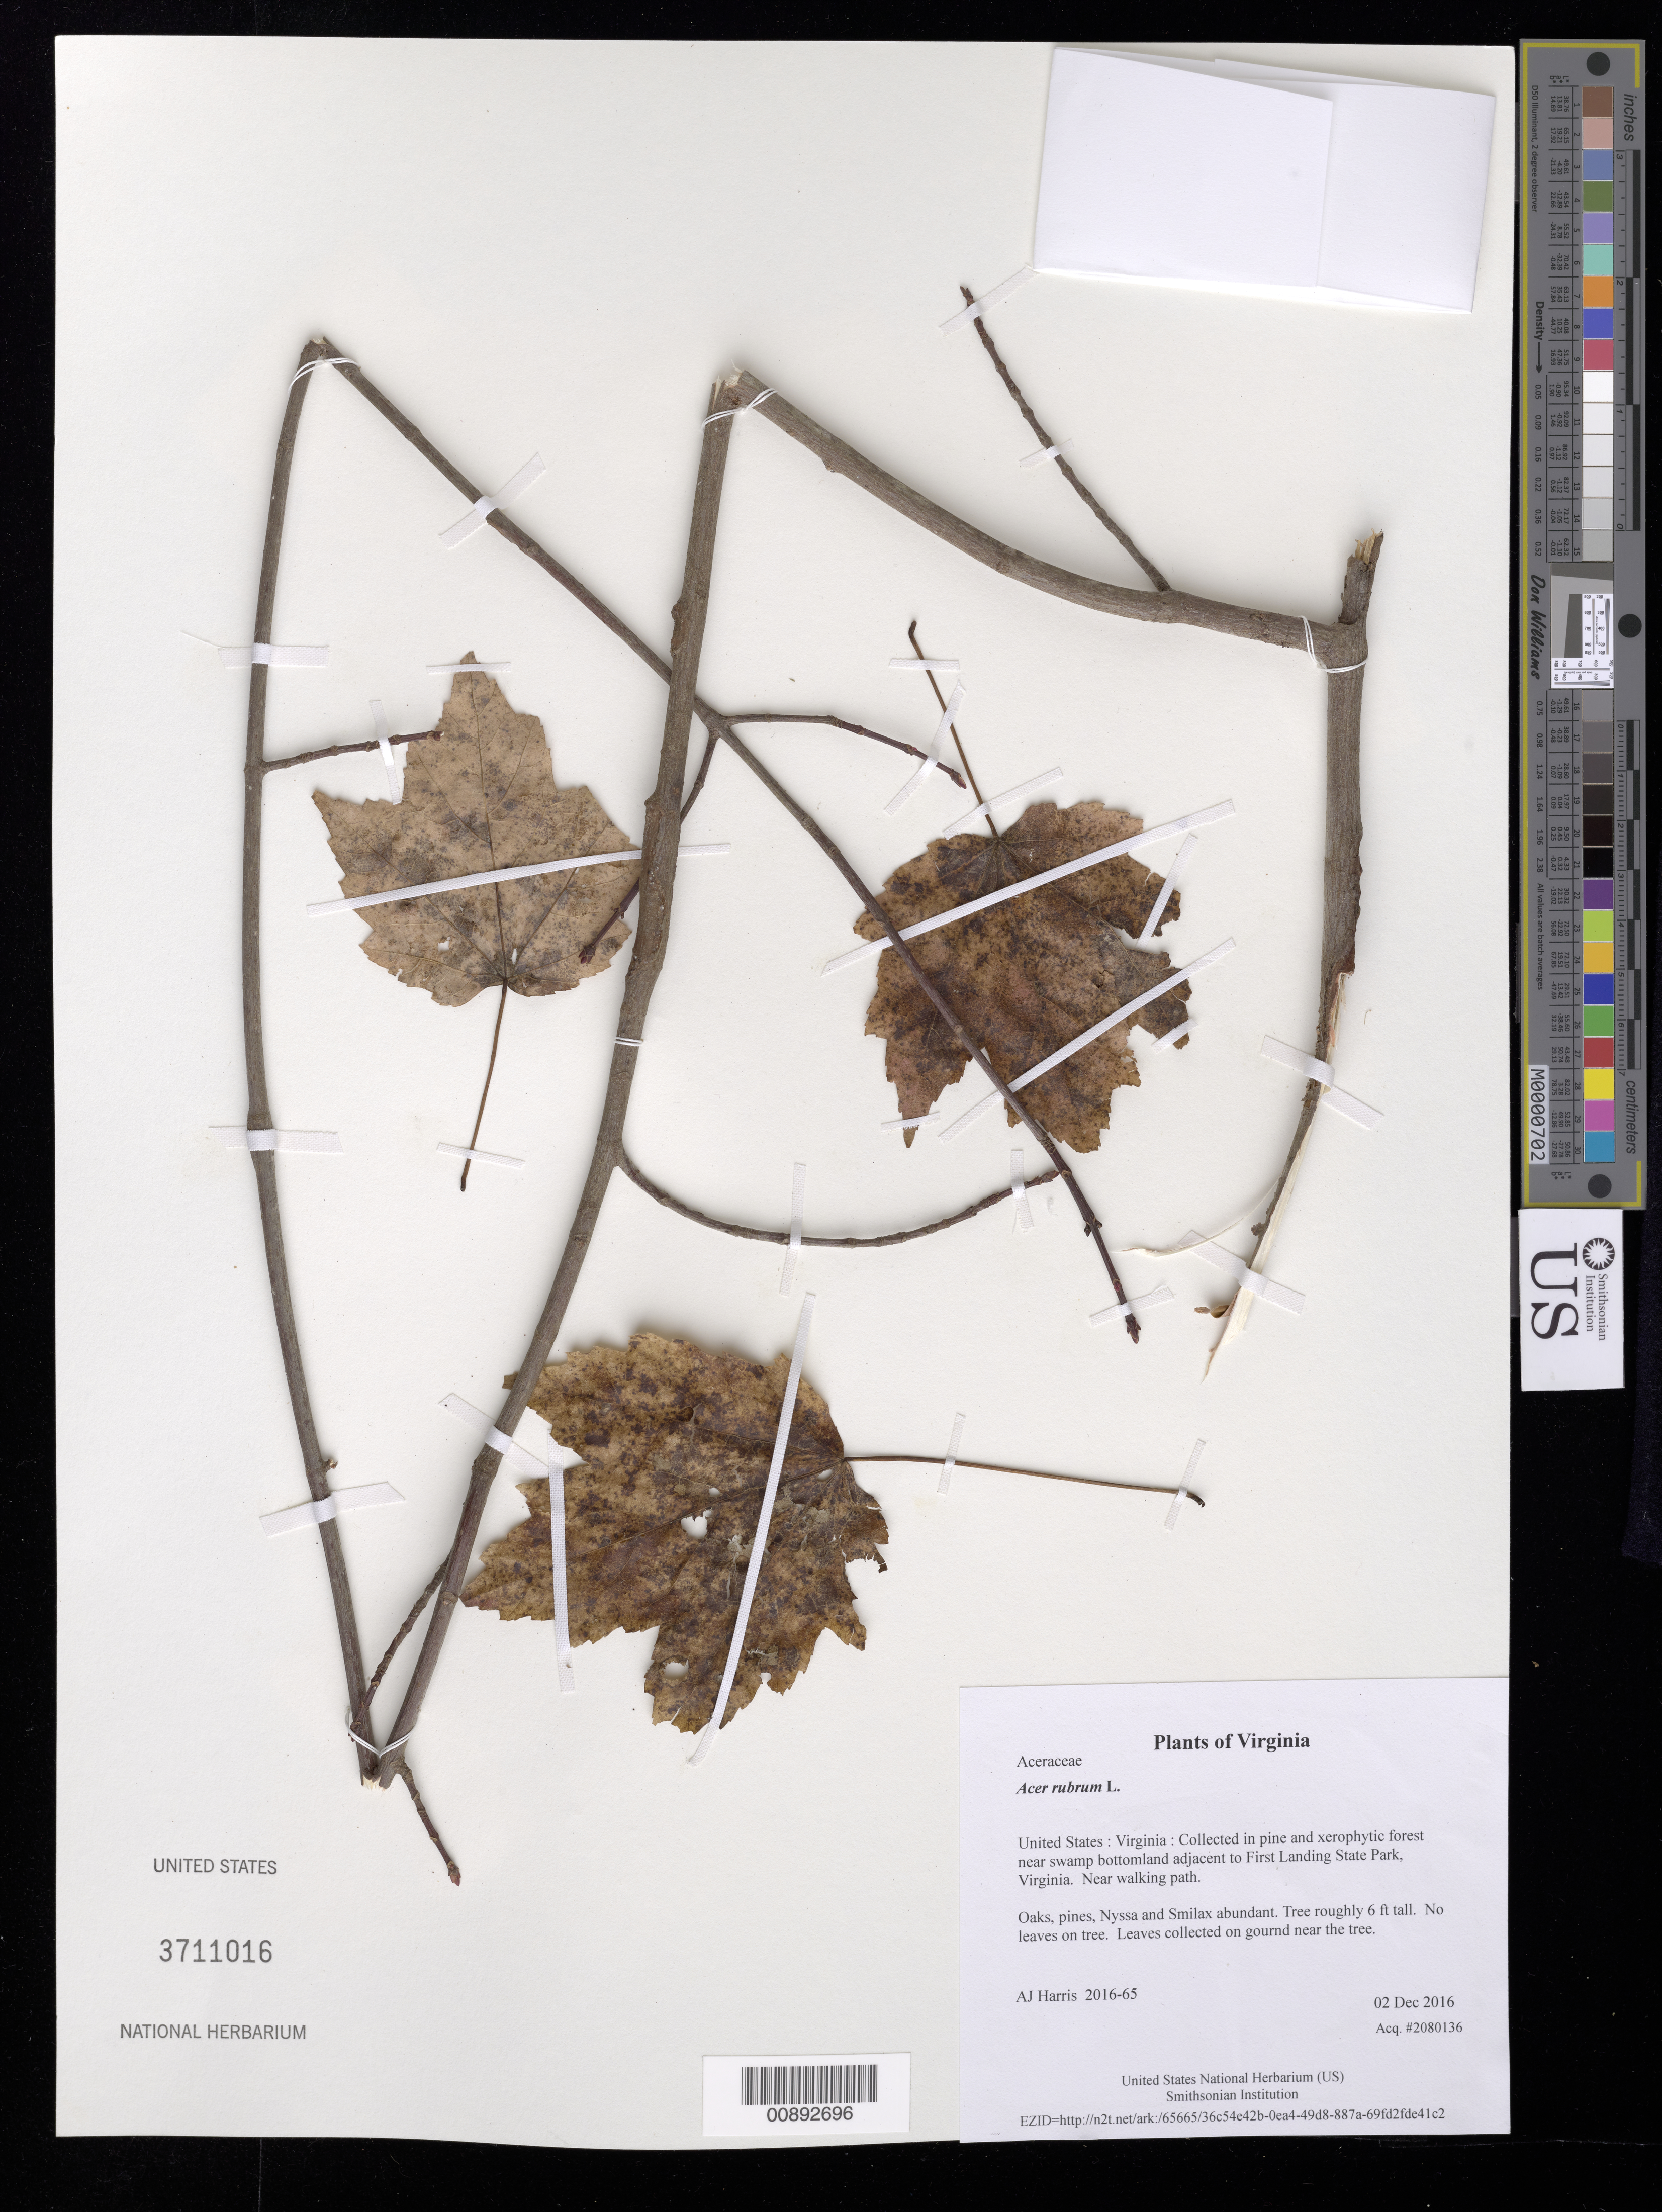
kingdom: Plantae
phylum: Tracheophyta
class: Magnoliopsida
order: Sapindales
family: Sapindaceae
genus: Acer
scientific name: Acer rubrum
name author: L.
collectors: A. J. Harris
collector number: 2016-65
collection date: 2016-12-02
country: United States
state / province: Virginia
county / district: City of Virginia Beach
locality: Collected in pine and xerophytic forest near swamp bottomland adjacent to First Landing State Park, Virginia. Near walking path.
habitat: Oaks, pines, Nyssa and Smilax abundant.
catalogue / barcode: US 3711016